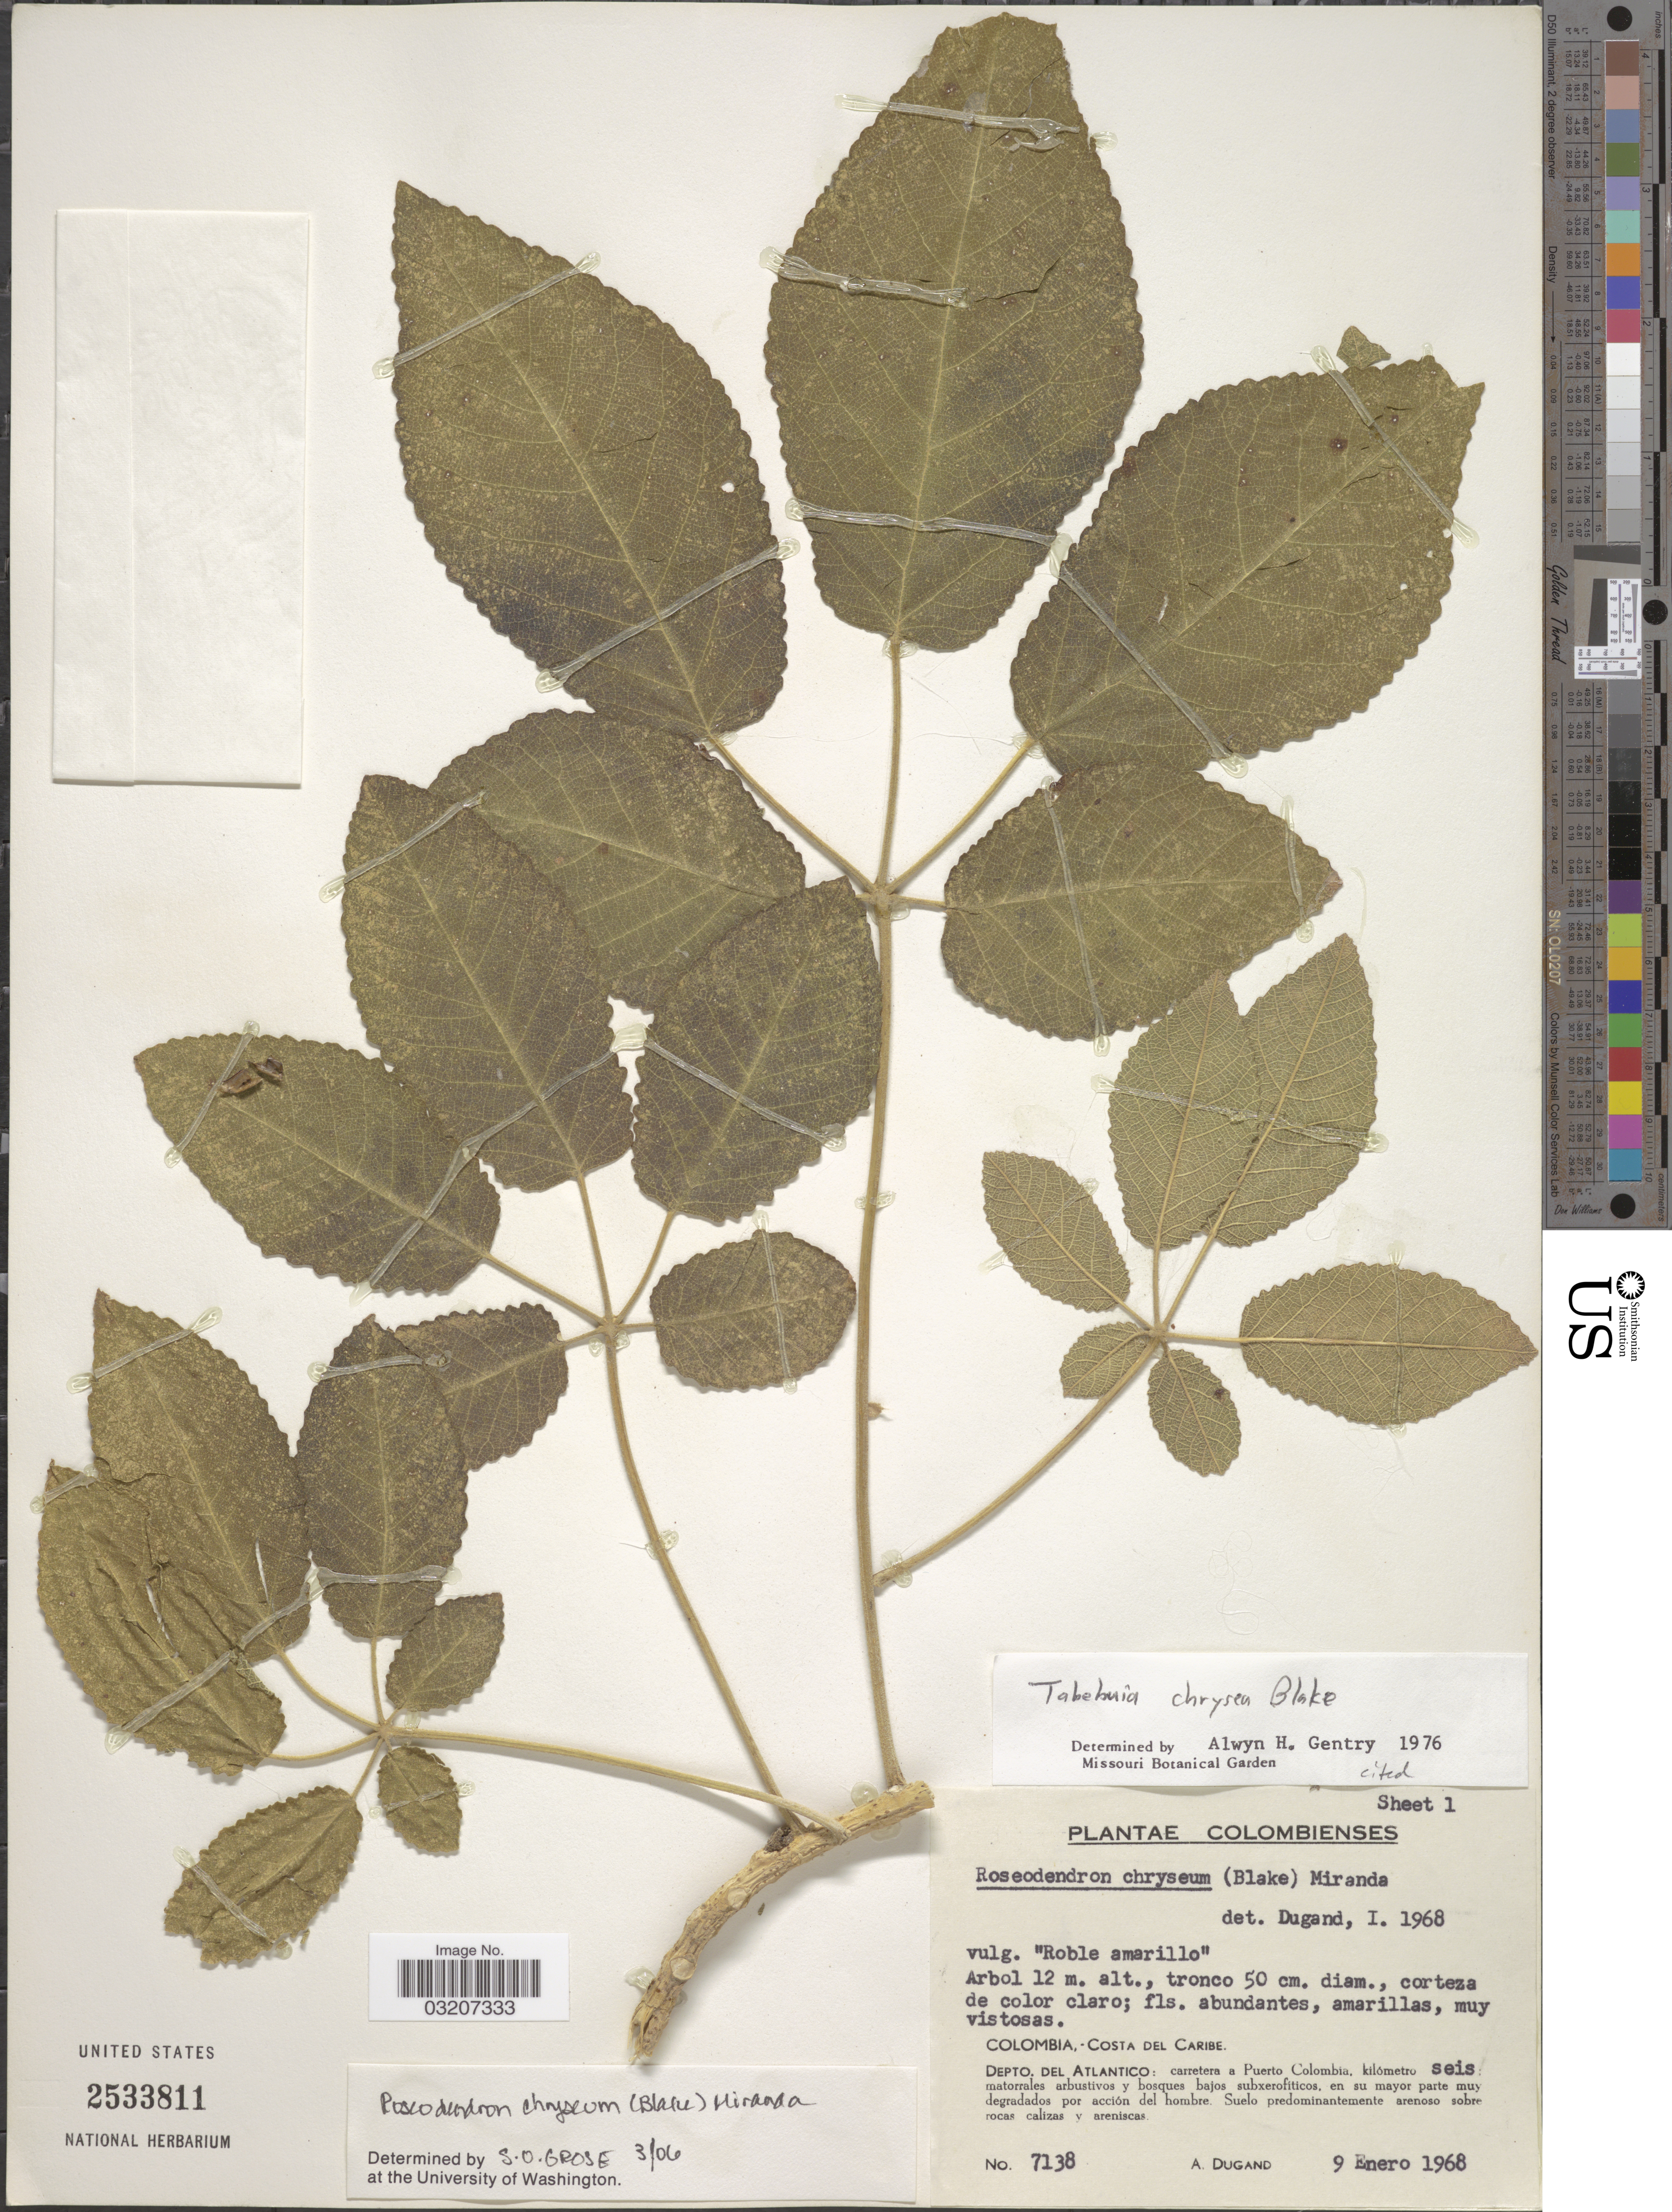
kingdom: Plantae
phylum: Tracheophyta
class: Magnoliopsida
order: Lamiales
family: Bignoniaceae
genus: Roseodendron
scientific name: Roseodendron chryseum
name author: (S.F. Blake) Miranda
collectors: A. Dugand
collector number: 7138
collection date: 1968-01-09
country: Colombia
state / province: Atlántico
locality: Costa del Caribe, Depto. del Atlantico: Carretera a Puerto Colombia, kilômetro seis.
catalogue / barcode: US 2533811